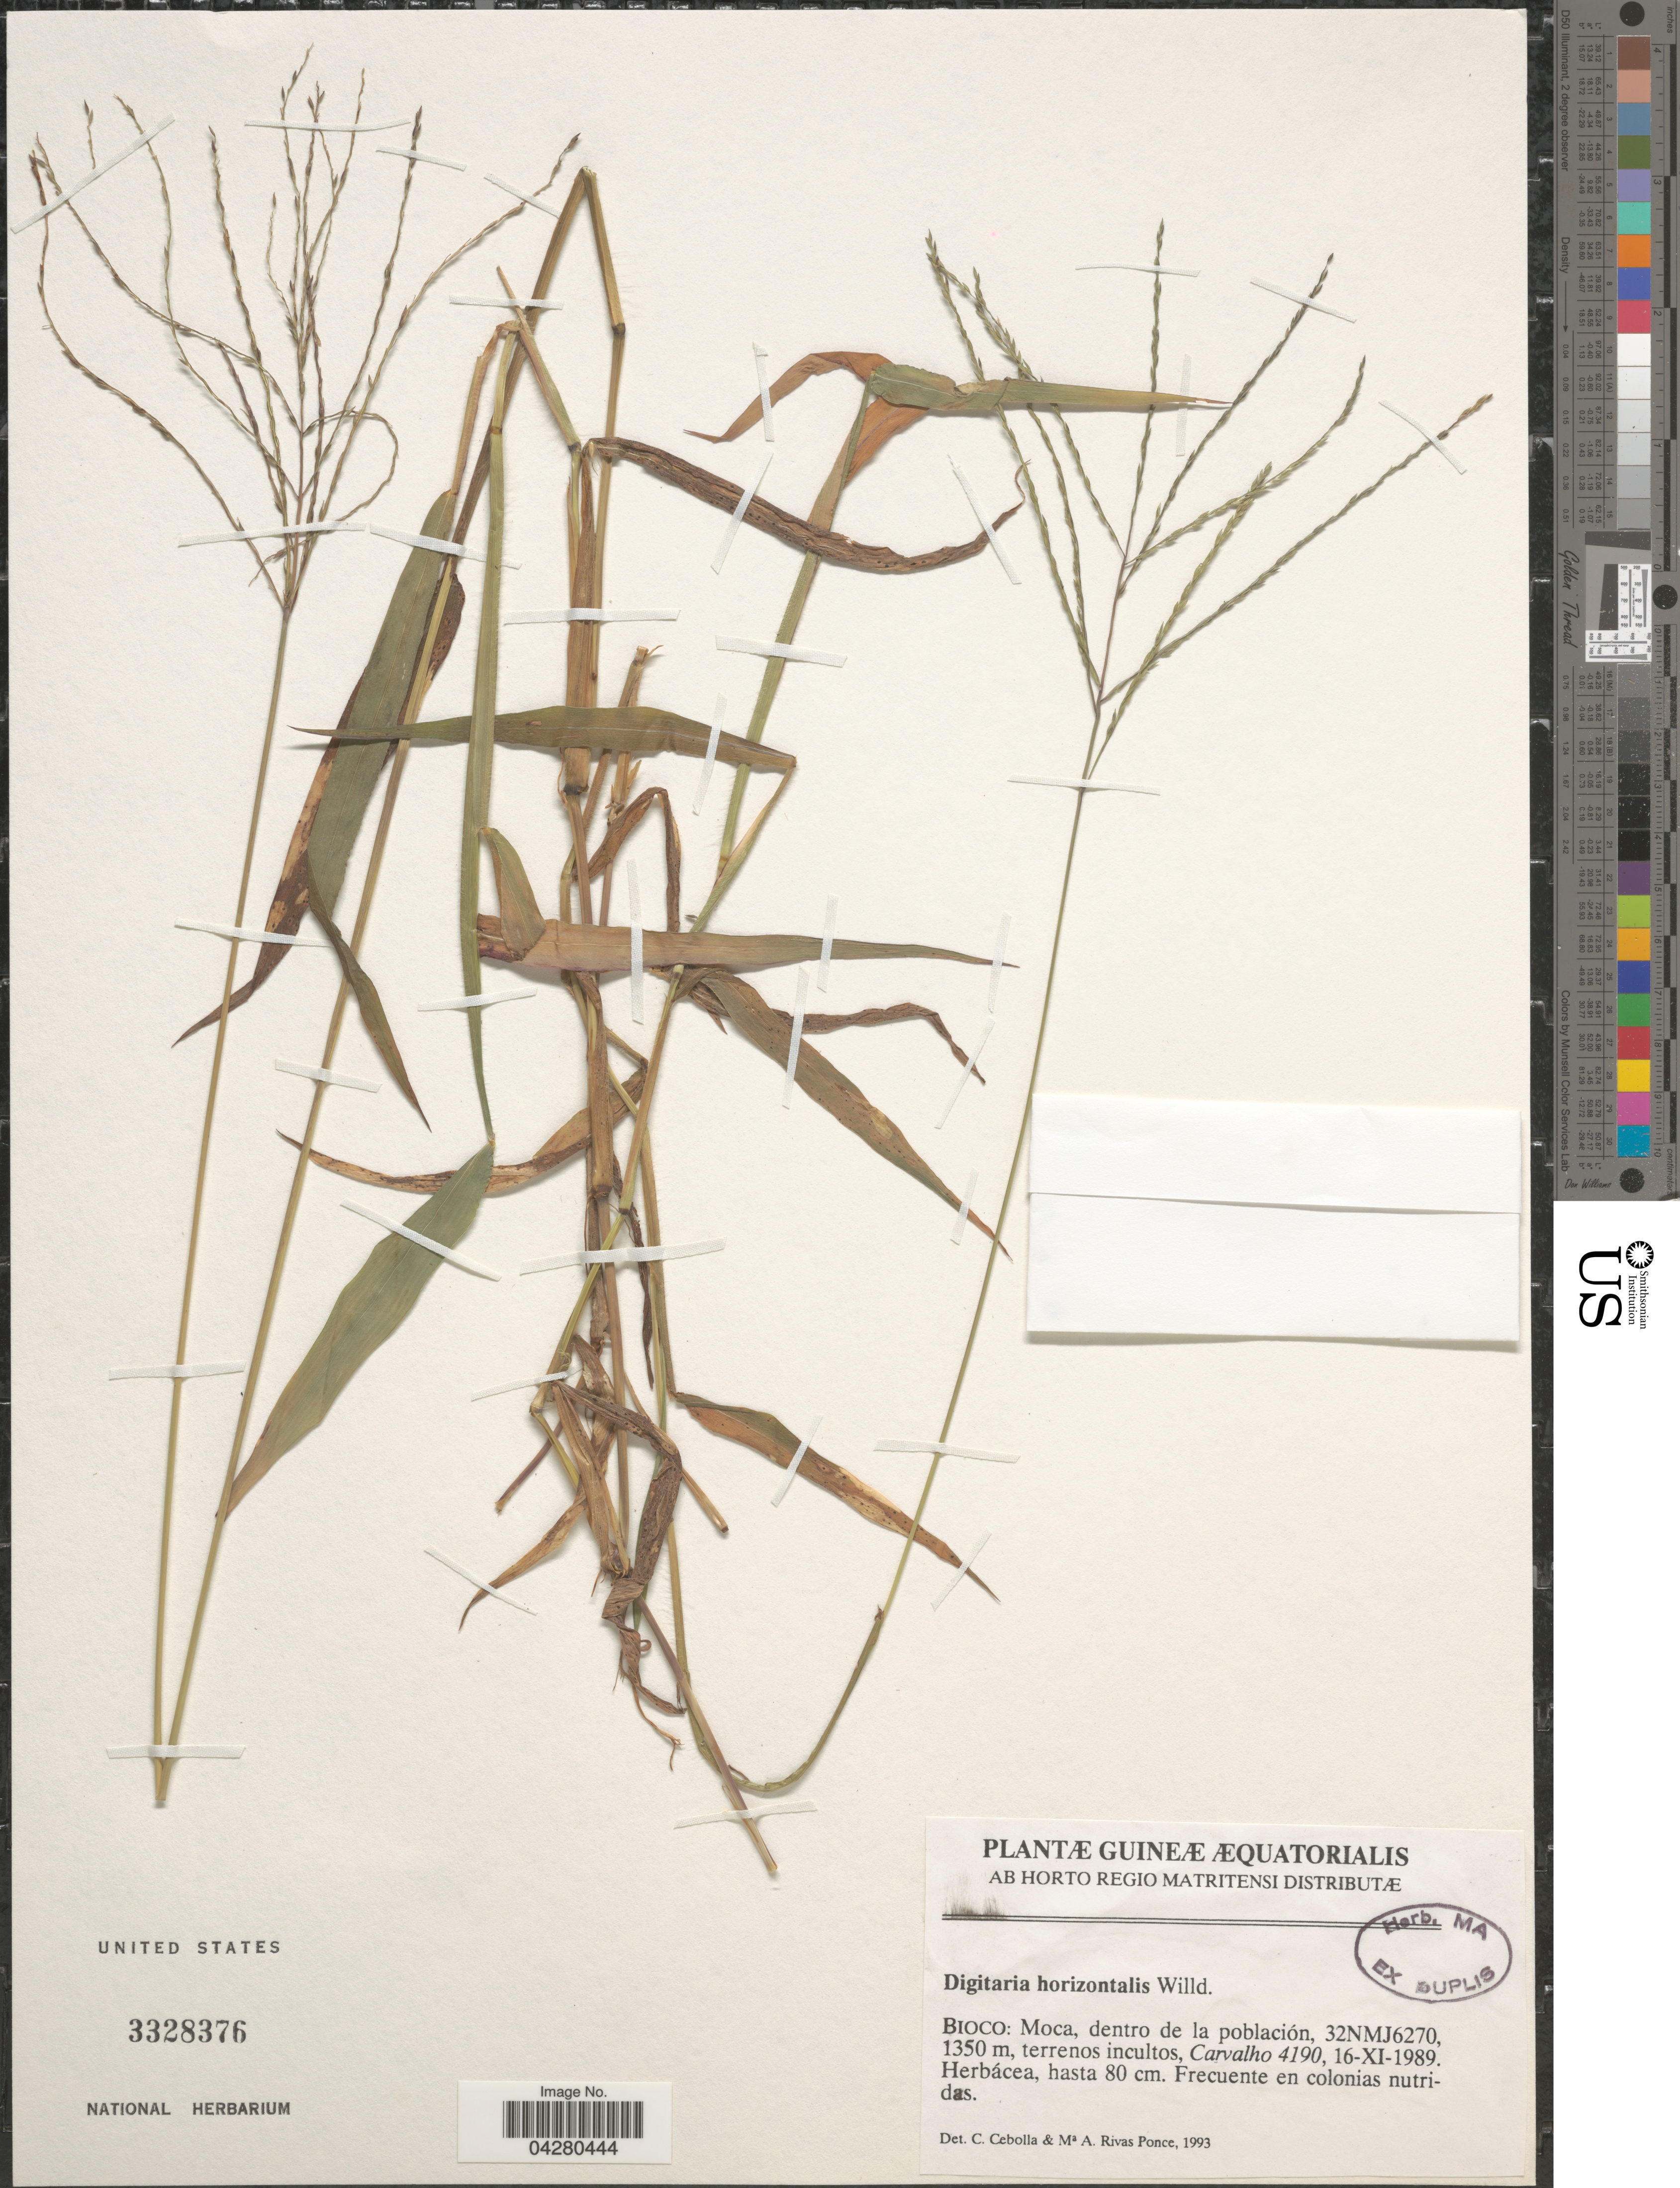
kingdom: Plantae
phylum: Tracheophyta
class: Liliopsida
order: Poales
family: Poaceae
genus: Digitaria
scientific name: Digitaria horizontalis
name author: Willd.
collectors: Carvalho, --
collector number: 4190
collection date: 1989-11-16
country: Equatorial Guinea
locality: Guineæ Æquatorialis. Bioco: Moca, dentro de la población, 32NMJ6270.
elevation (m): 1350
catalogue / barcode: US 3328376